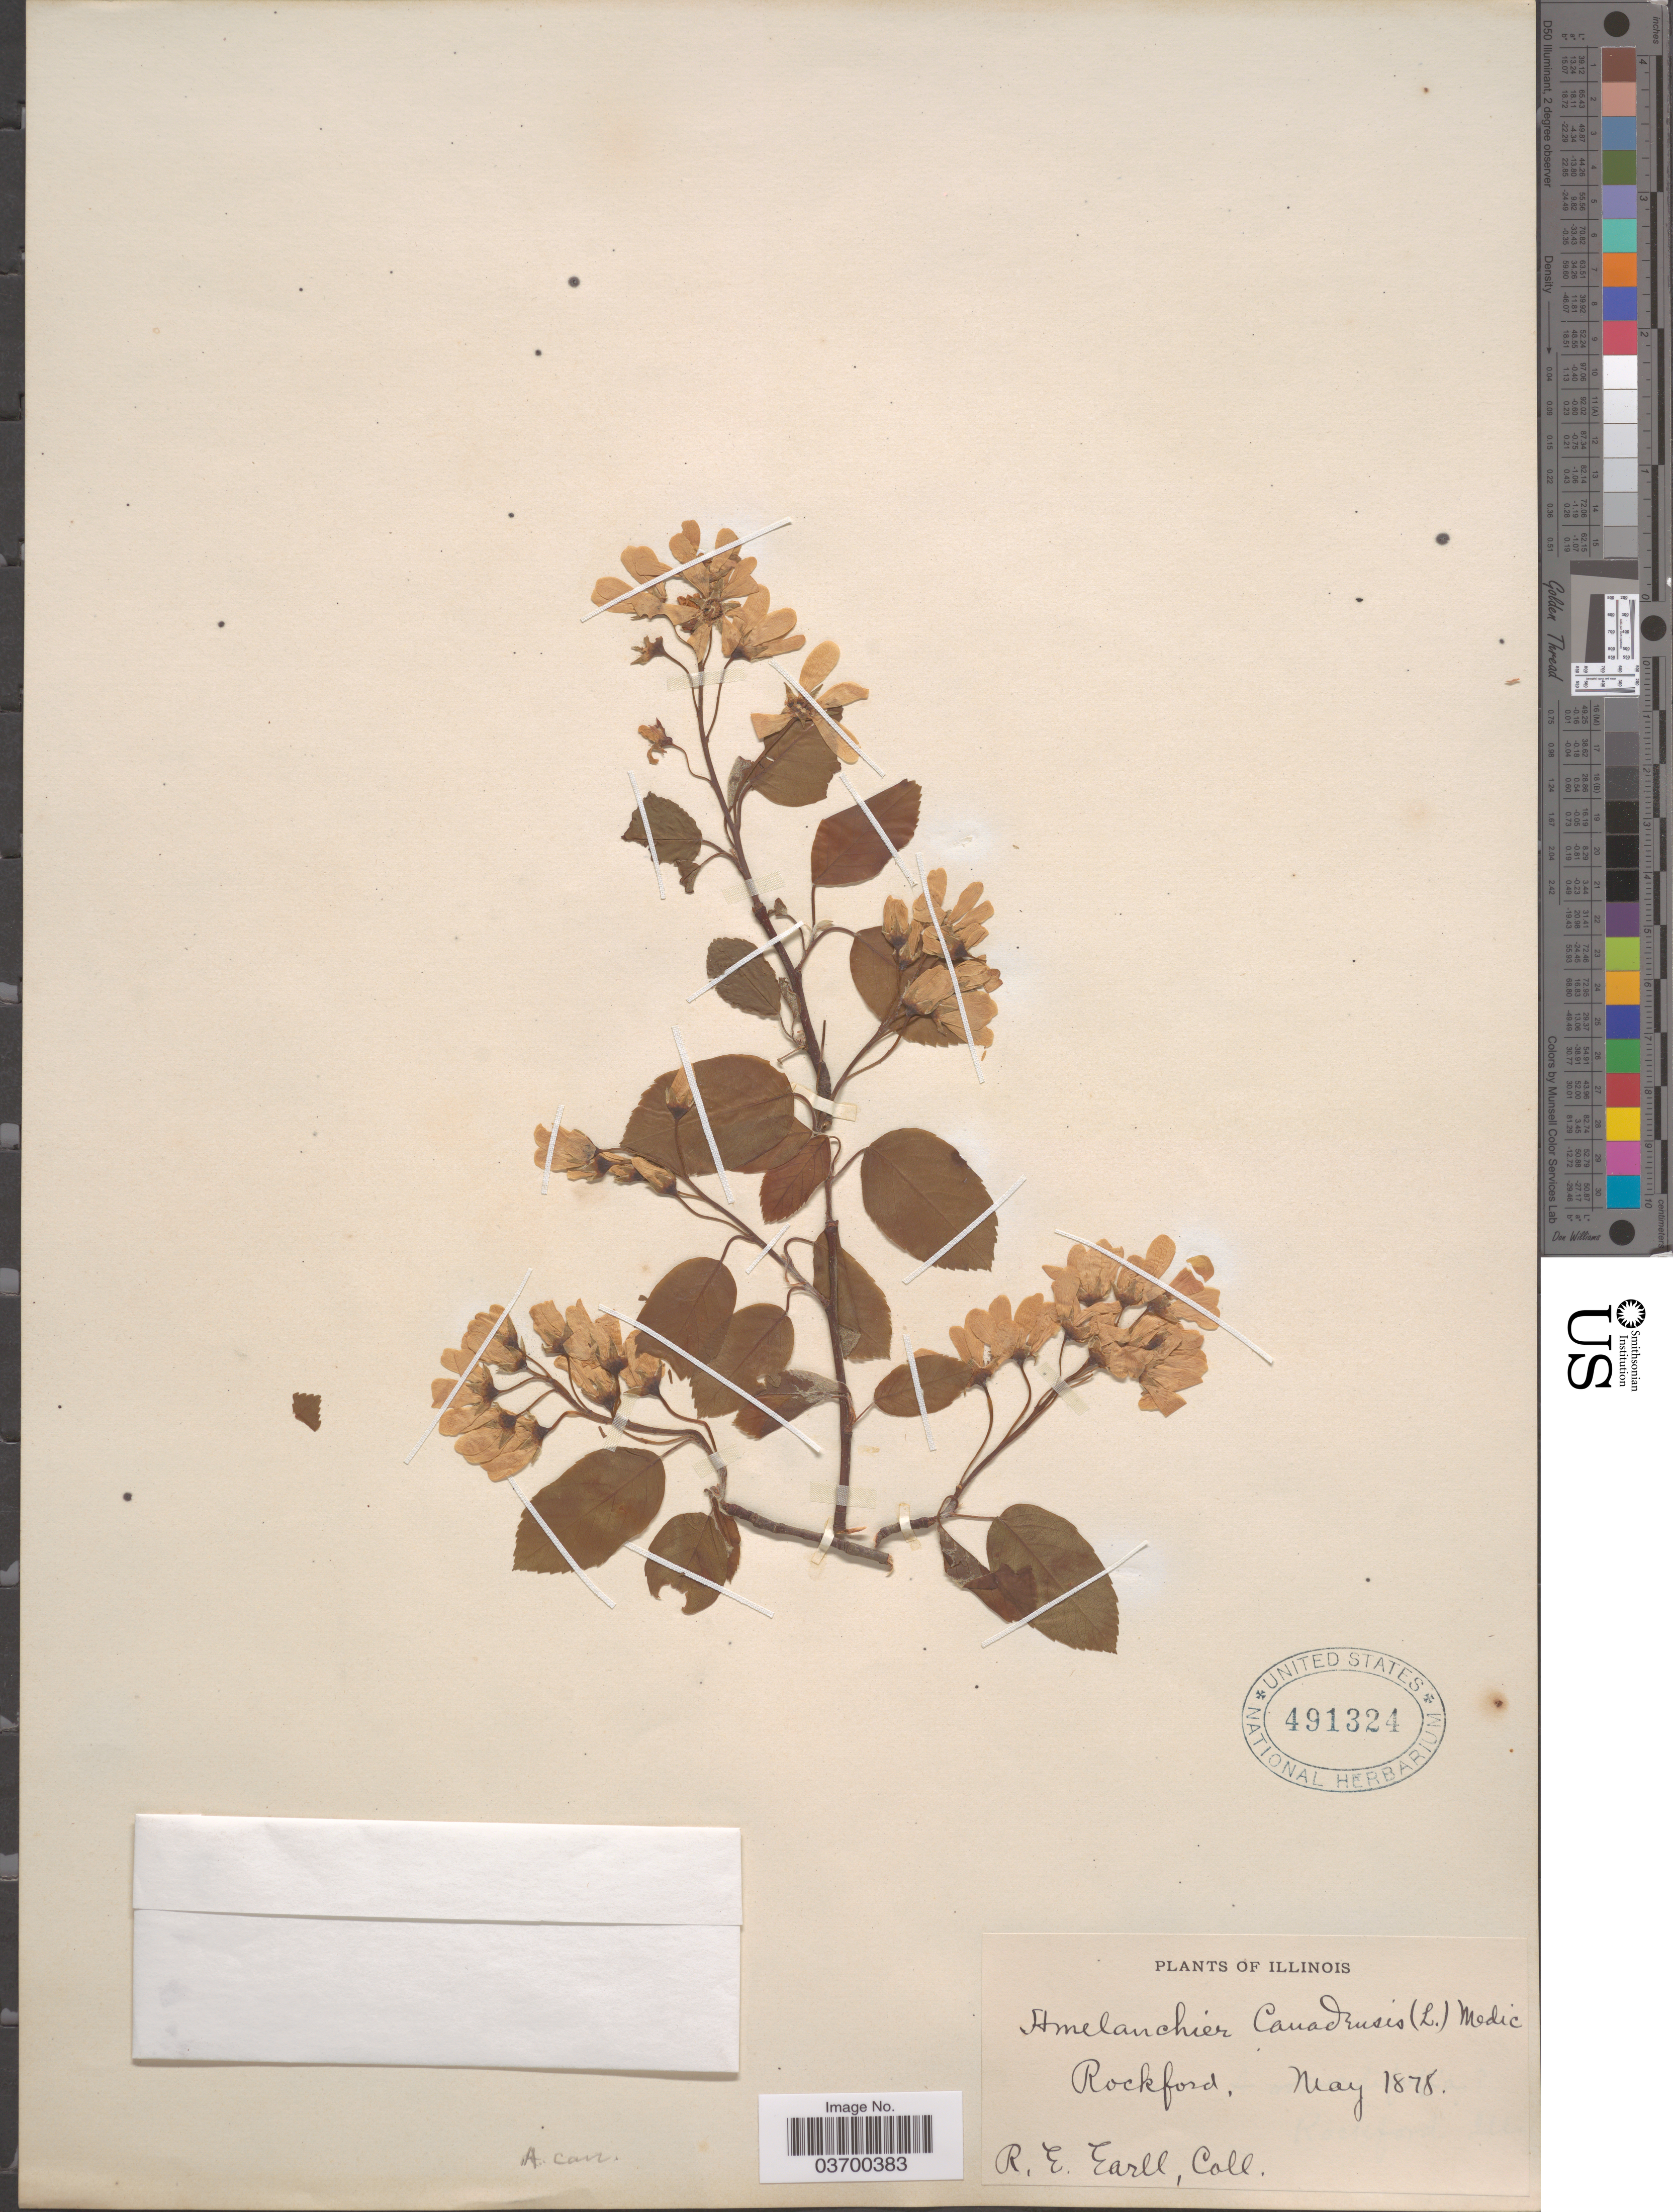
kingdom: Plantae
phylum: Tracheophyta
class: Magnoliopsida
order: Rosales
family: Rosaceae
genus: Amelanchier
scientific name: Amelanchier canadensis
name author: (L.) Medic.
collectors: R. Earll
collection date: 1878-05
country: United States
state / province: Illinois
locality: Rockford.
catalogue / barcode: US 491324